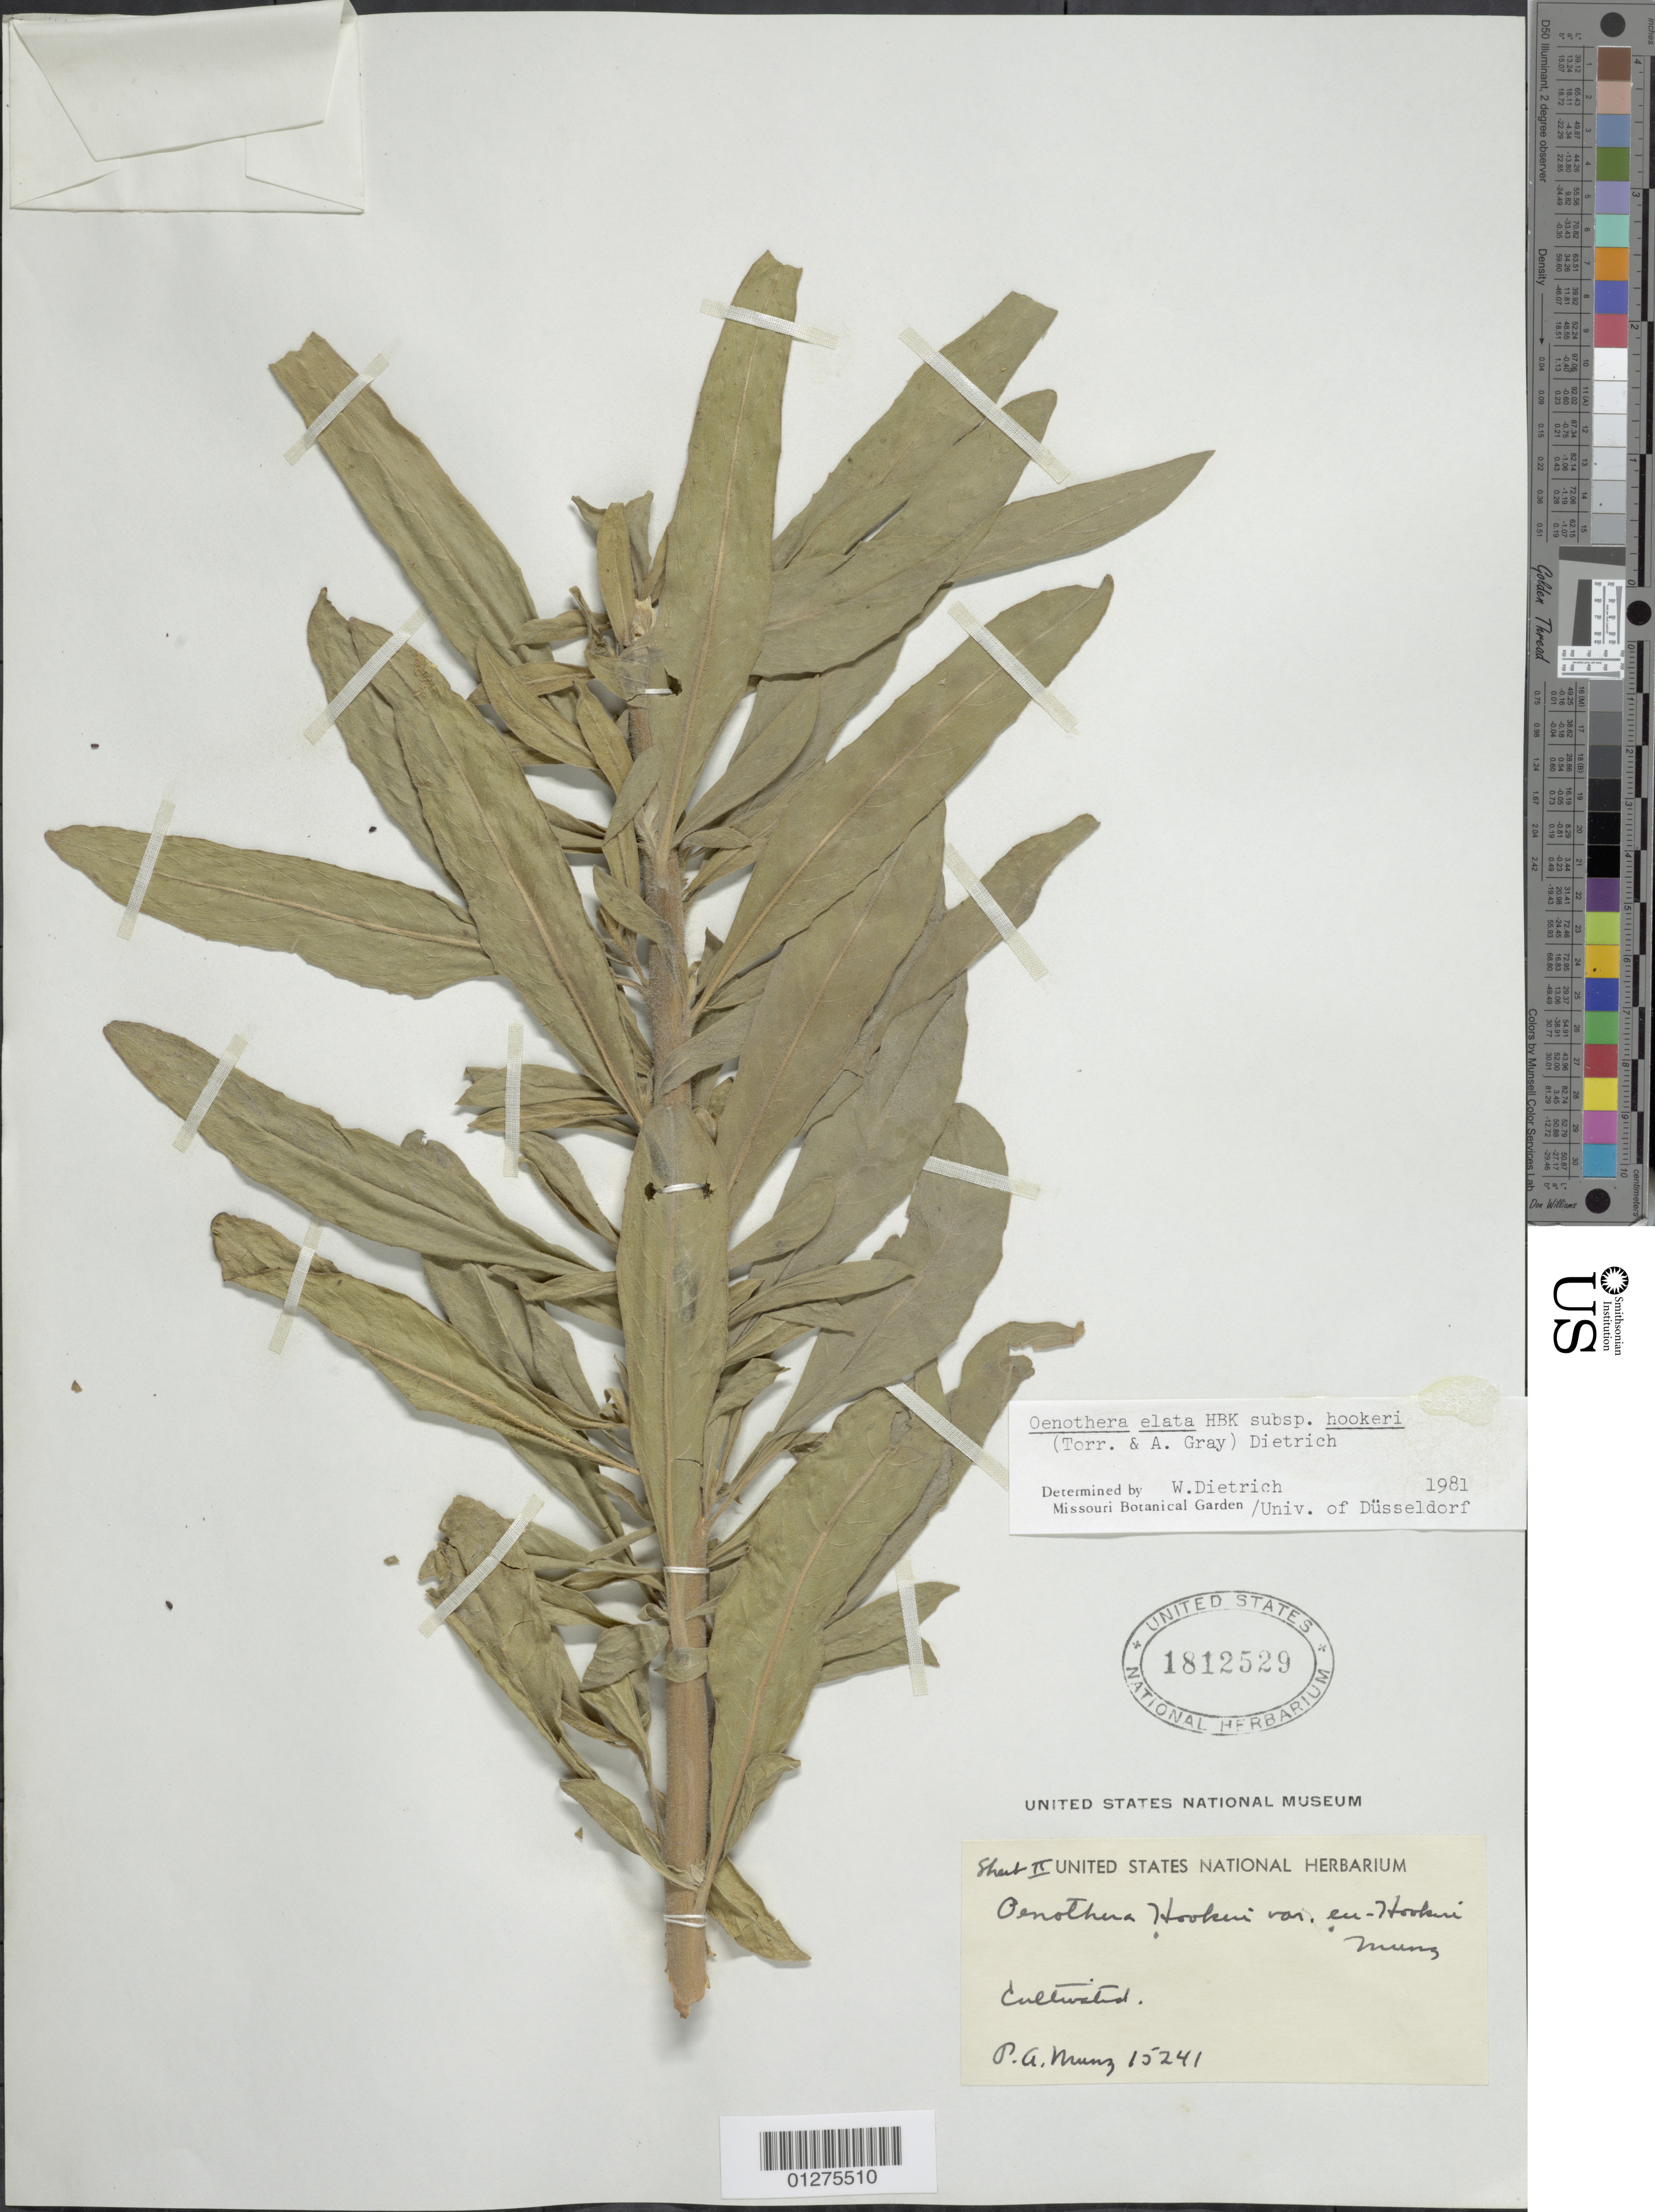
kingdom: Plantae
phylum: Tracheophyta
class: Magnoliopsida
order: Myrtales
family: Onagraceae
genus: Oenothera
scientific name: Oenothera elata subsp. hookeri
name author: (Torr. & A. Gray) W. Dietr. & W.L. Wagner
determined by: Dietrich, W.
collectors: P. A. Munz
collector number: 15241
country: United States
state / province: California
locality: Claremont.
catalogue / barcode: US 1812529